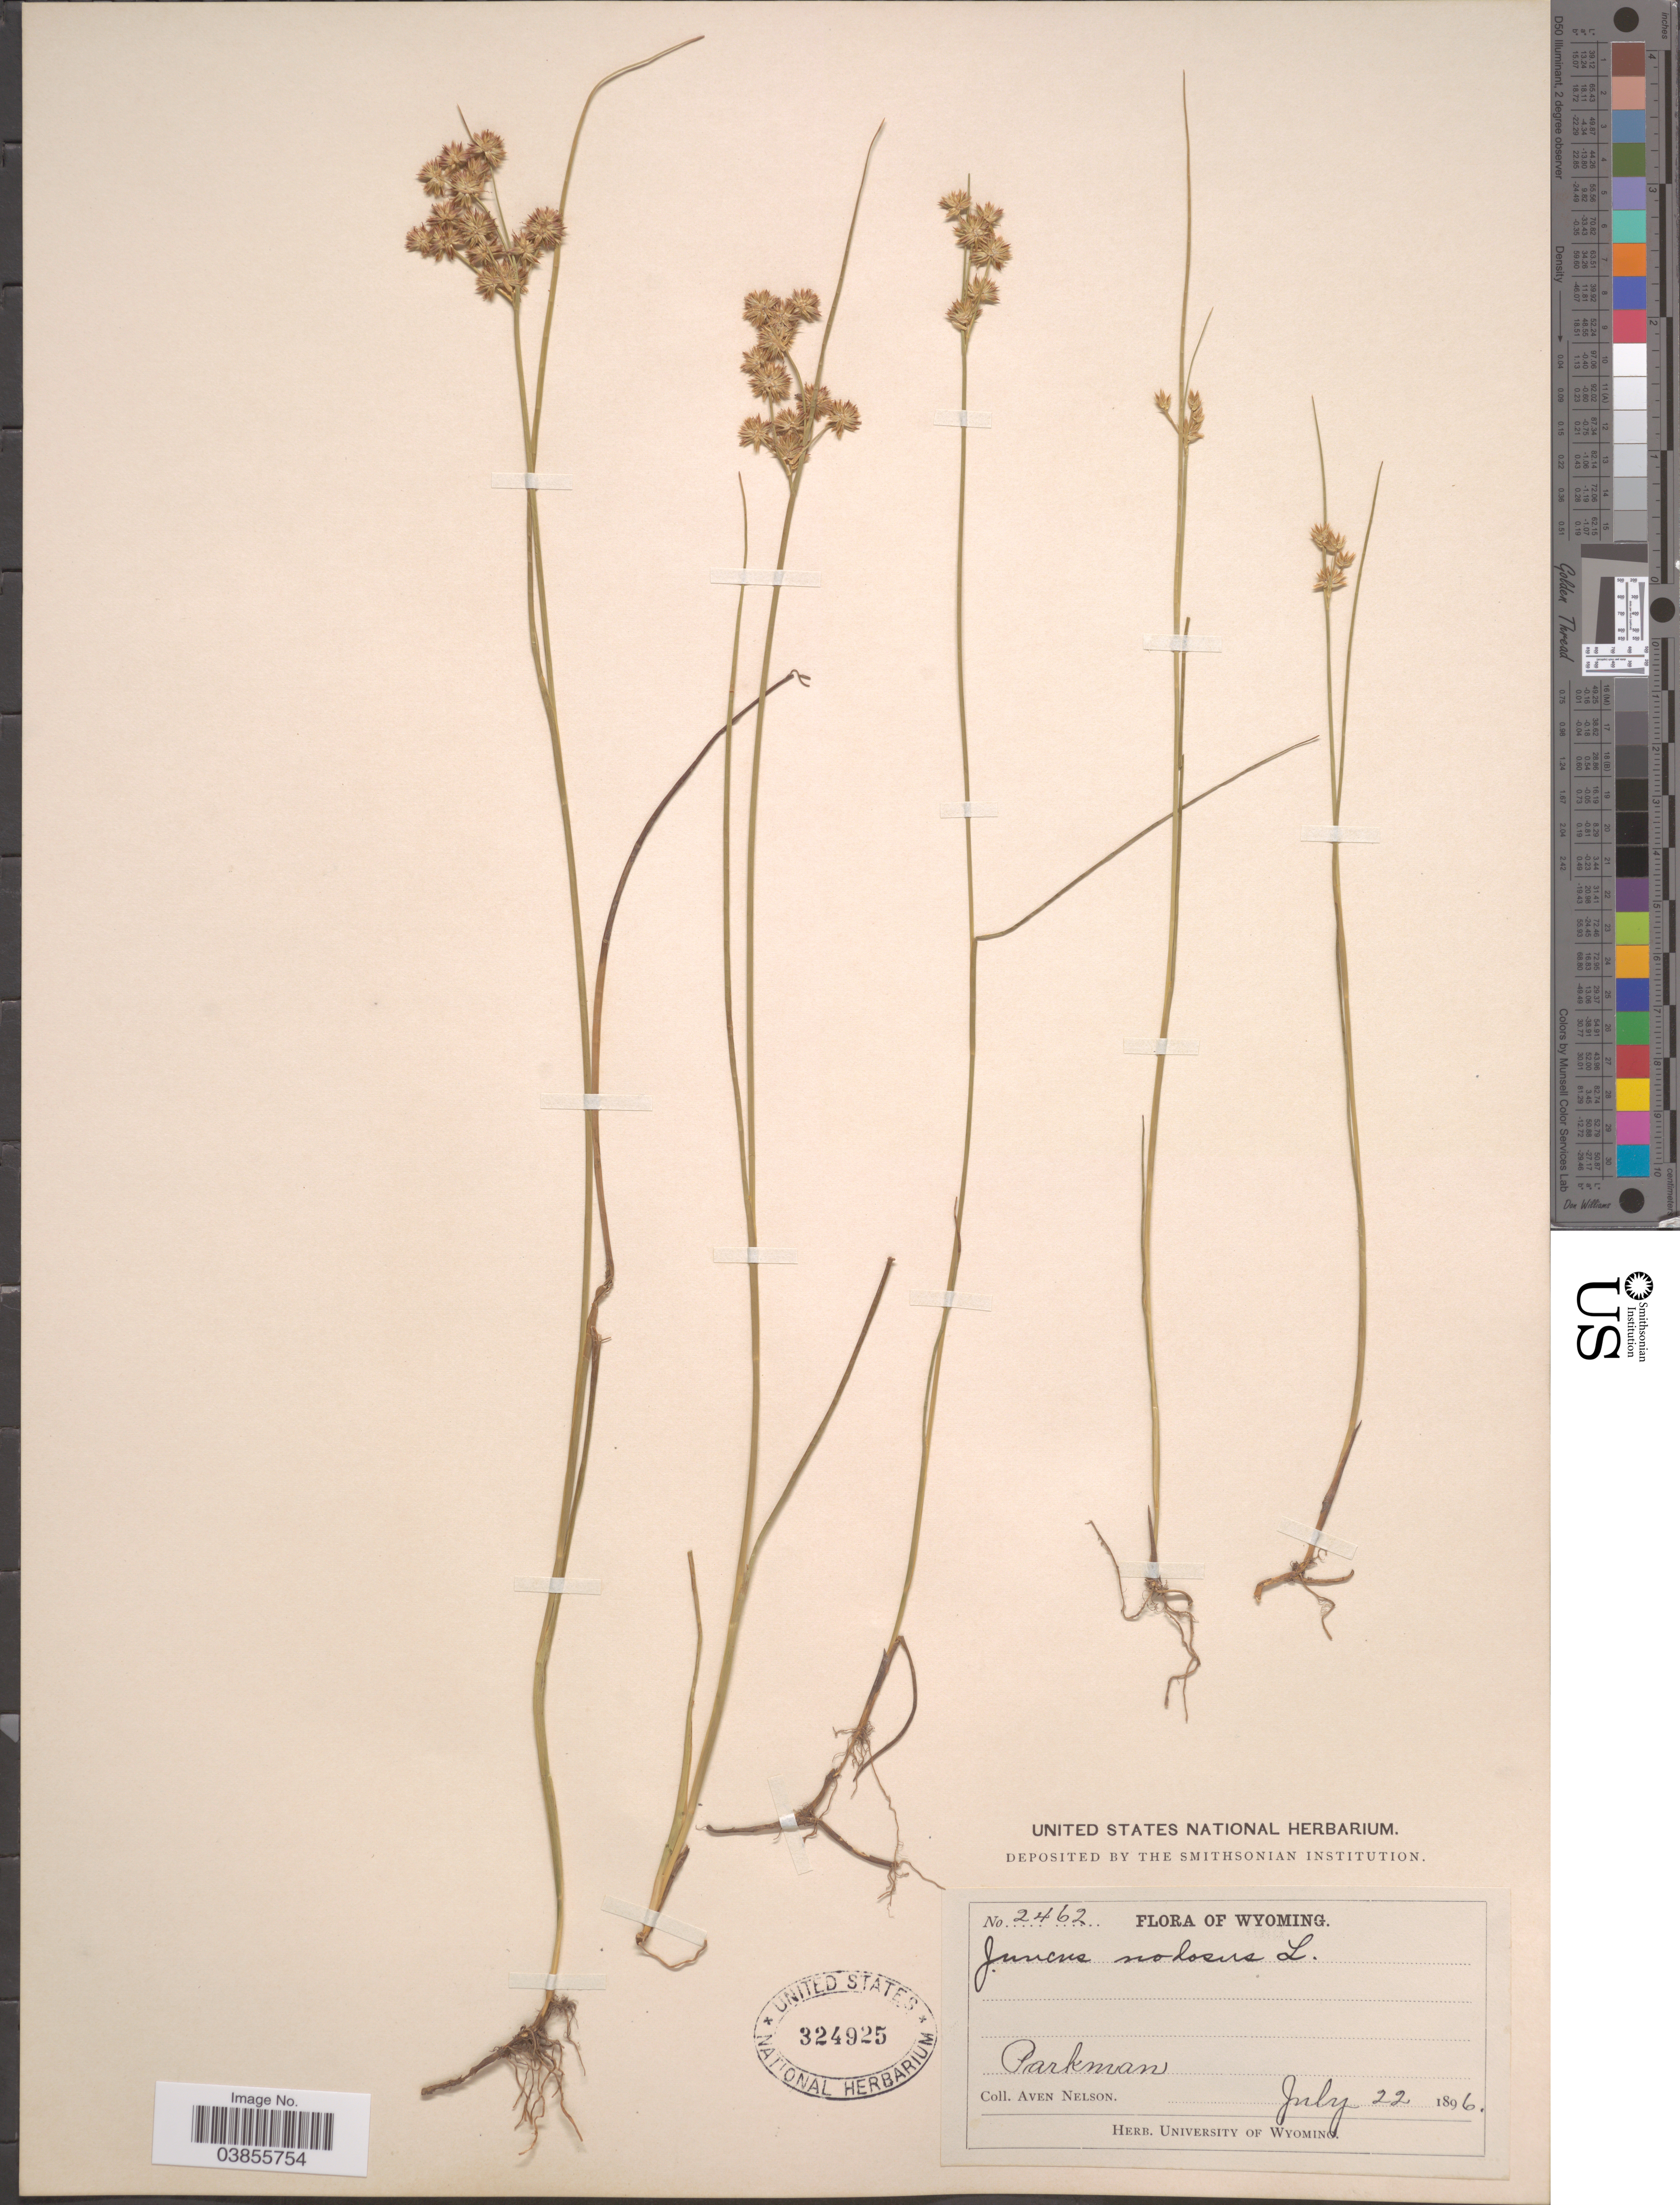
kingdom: Plantae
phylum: Tracheophyta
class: Liliopsida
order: Poales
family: Juncaceae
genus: Juncus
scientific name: Juncus nodosus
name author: L.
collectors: A. Nelson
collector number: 2462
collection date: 1896-07-22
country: United States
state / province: Wyoming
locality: Parkman.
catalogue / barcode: US 324925